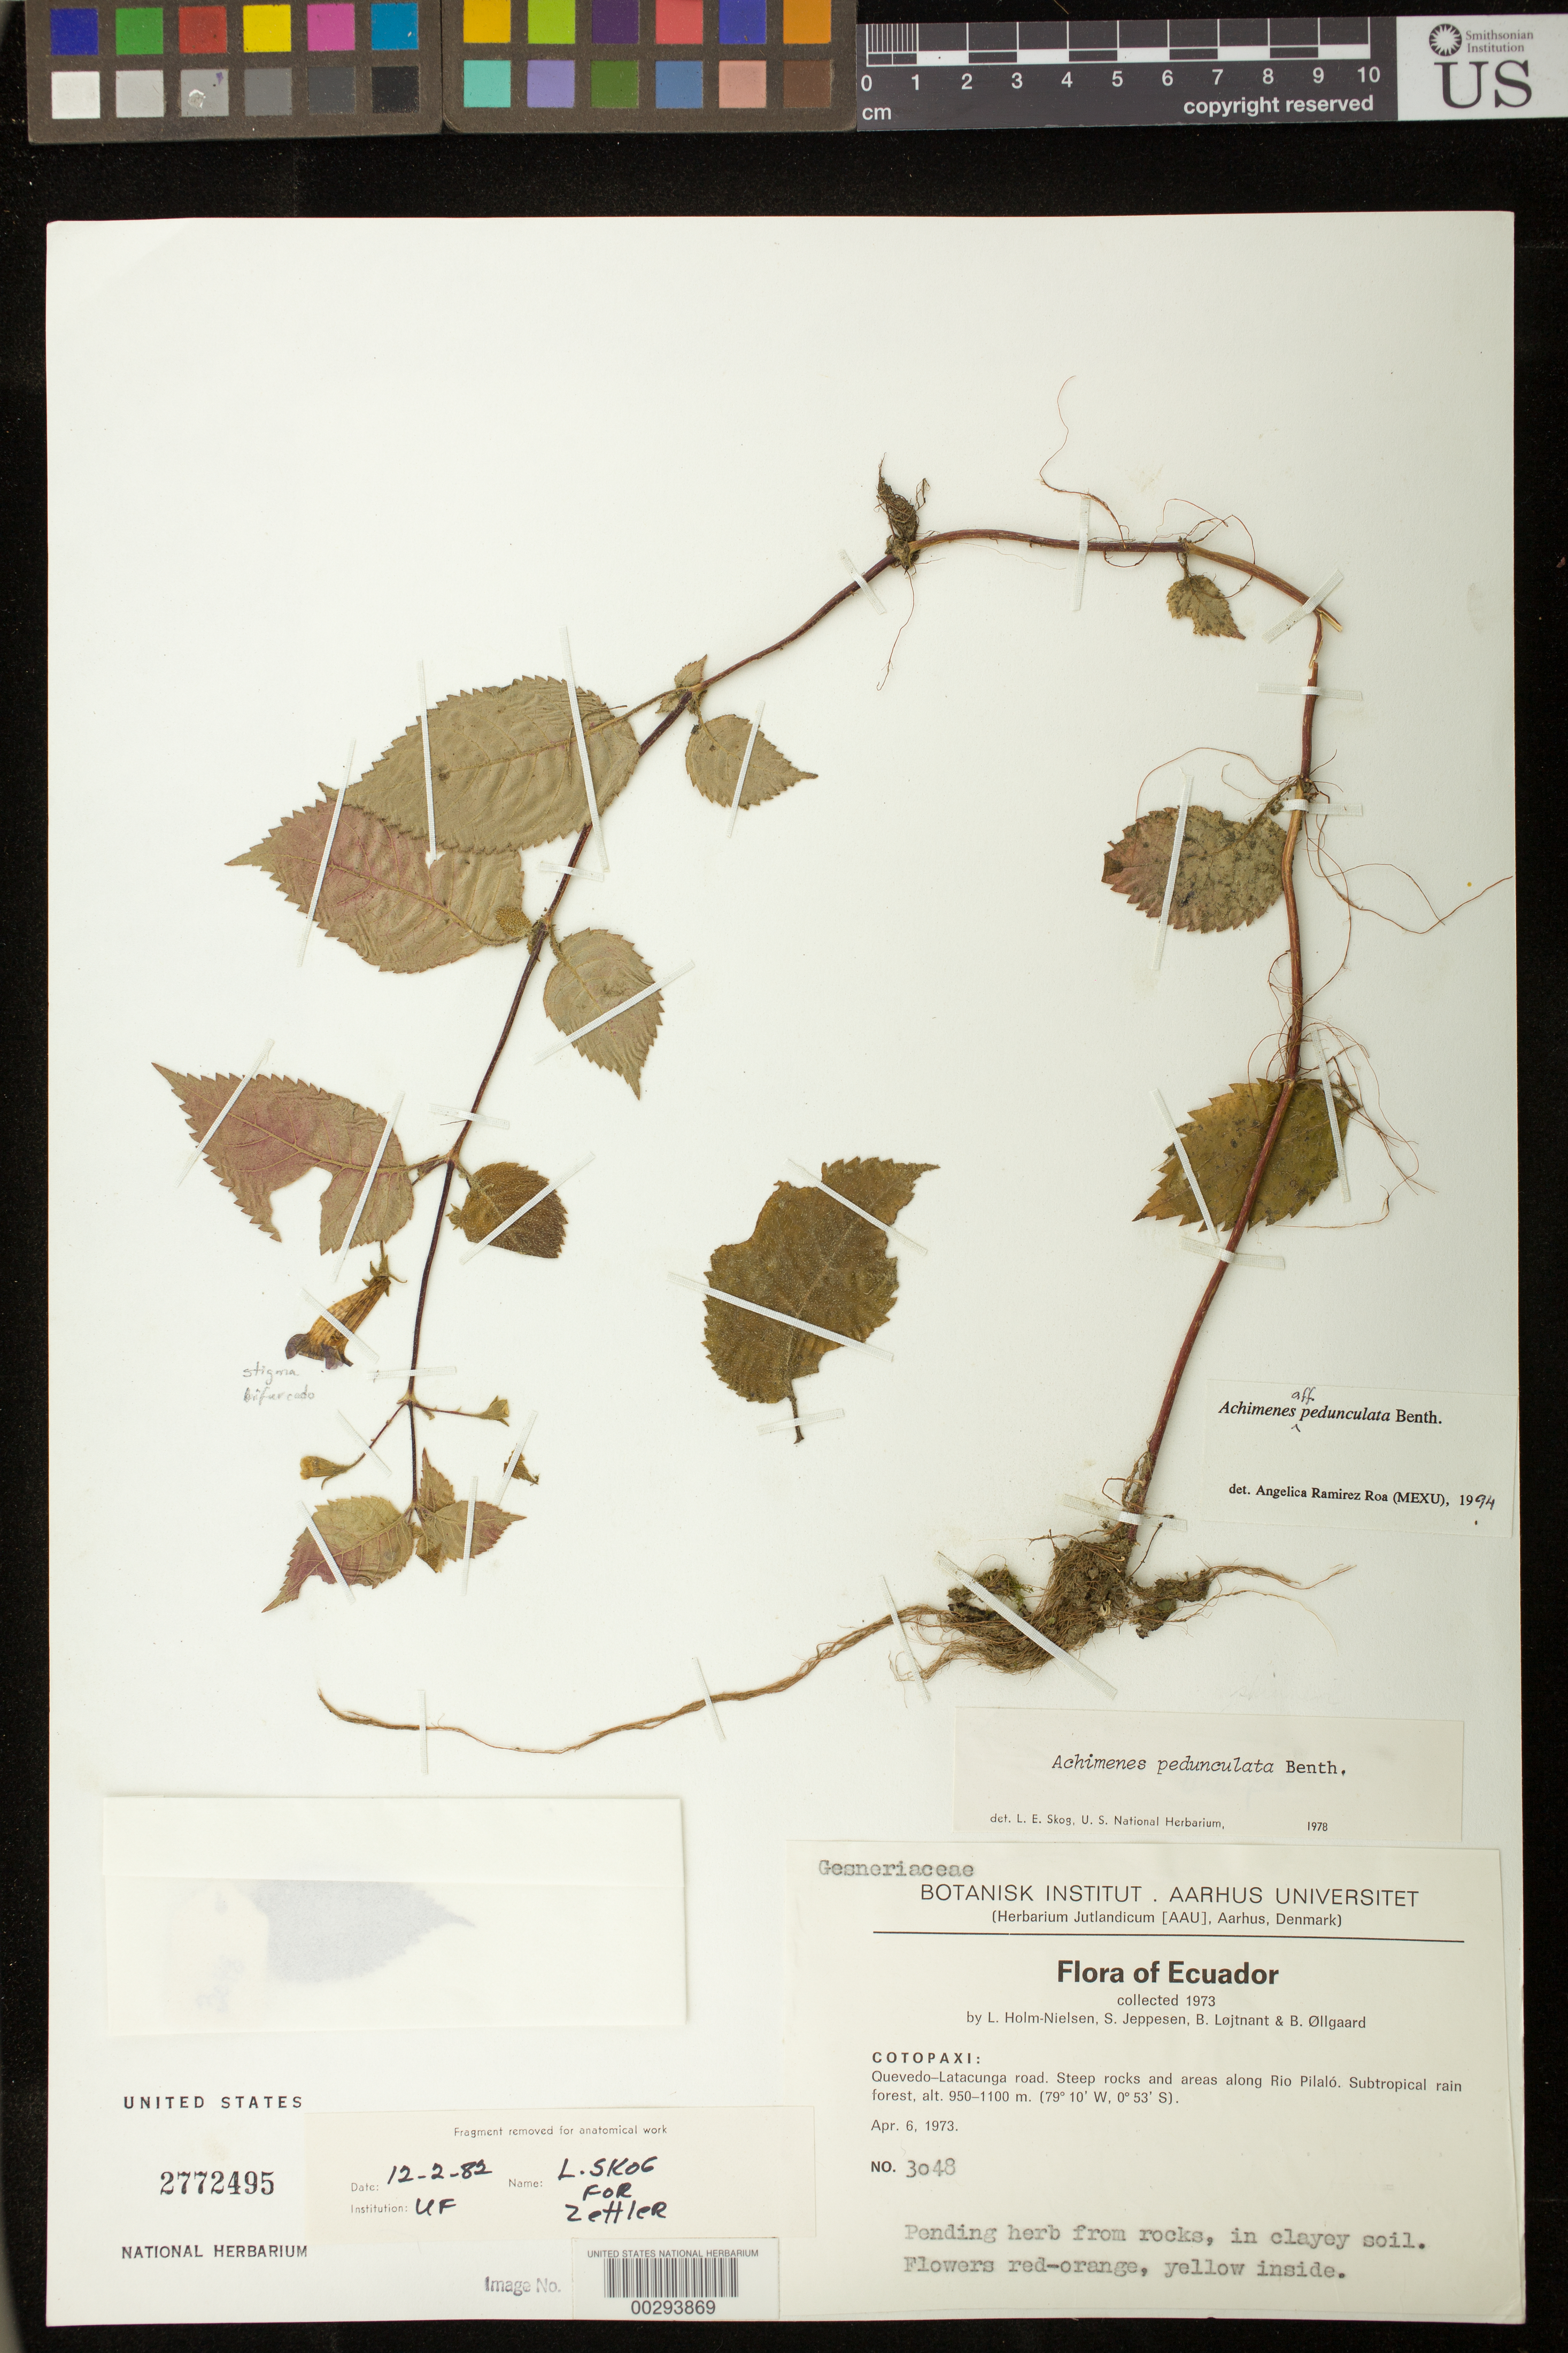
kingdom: Plantae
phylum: Tracheophyta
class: Magnoliopsida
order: Lamiales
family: Gesneriaceae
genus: Achimenes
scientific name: Achimenes pedunculata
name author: Benth.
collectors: L. B. Holm-Nielsen, S. Jeppesen, B. Löjtnant & B. Øllgaard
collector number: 3048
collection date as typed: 06 Apr 1973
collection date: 1973-04-06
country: Ecuador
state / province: Cotopaxi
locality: Quevedo-Latacunga road, along Rio Pilalo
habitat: Steep rocks and areas along river, subtropical rain forest; on rocks in clayey soil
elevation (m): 950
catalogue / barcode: US 2772495